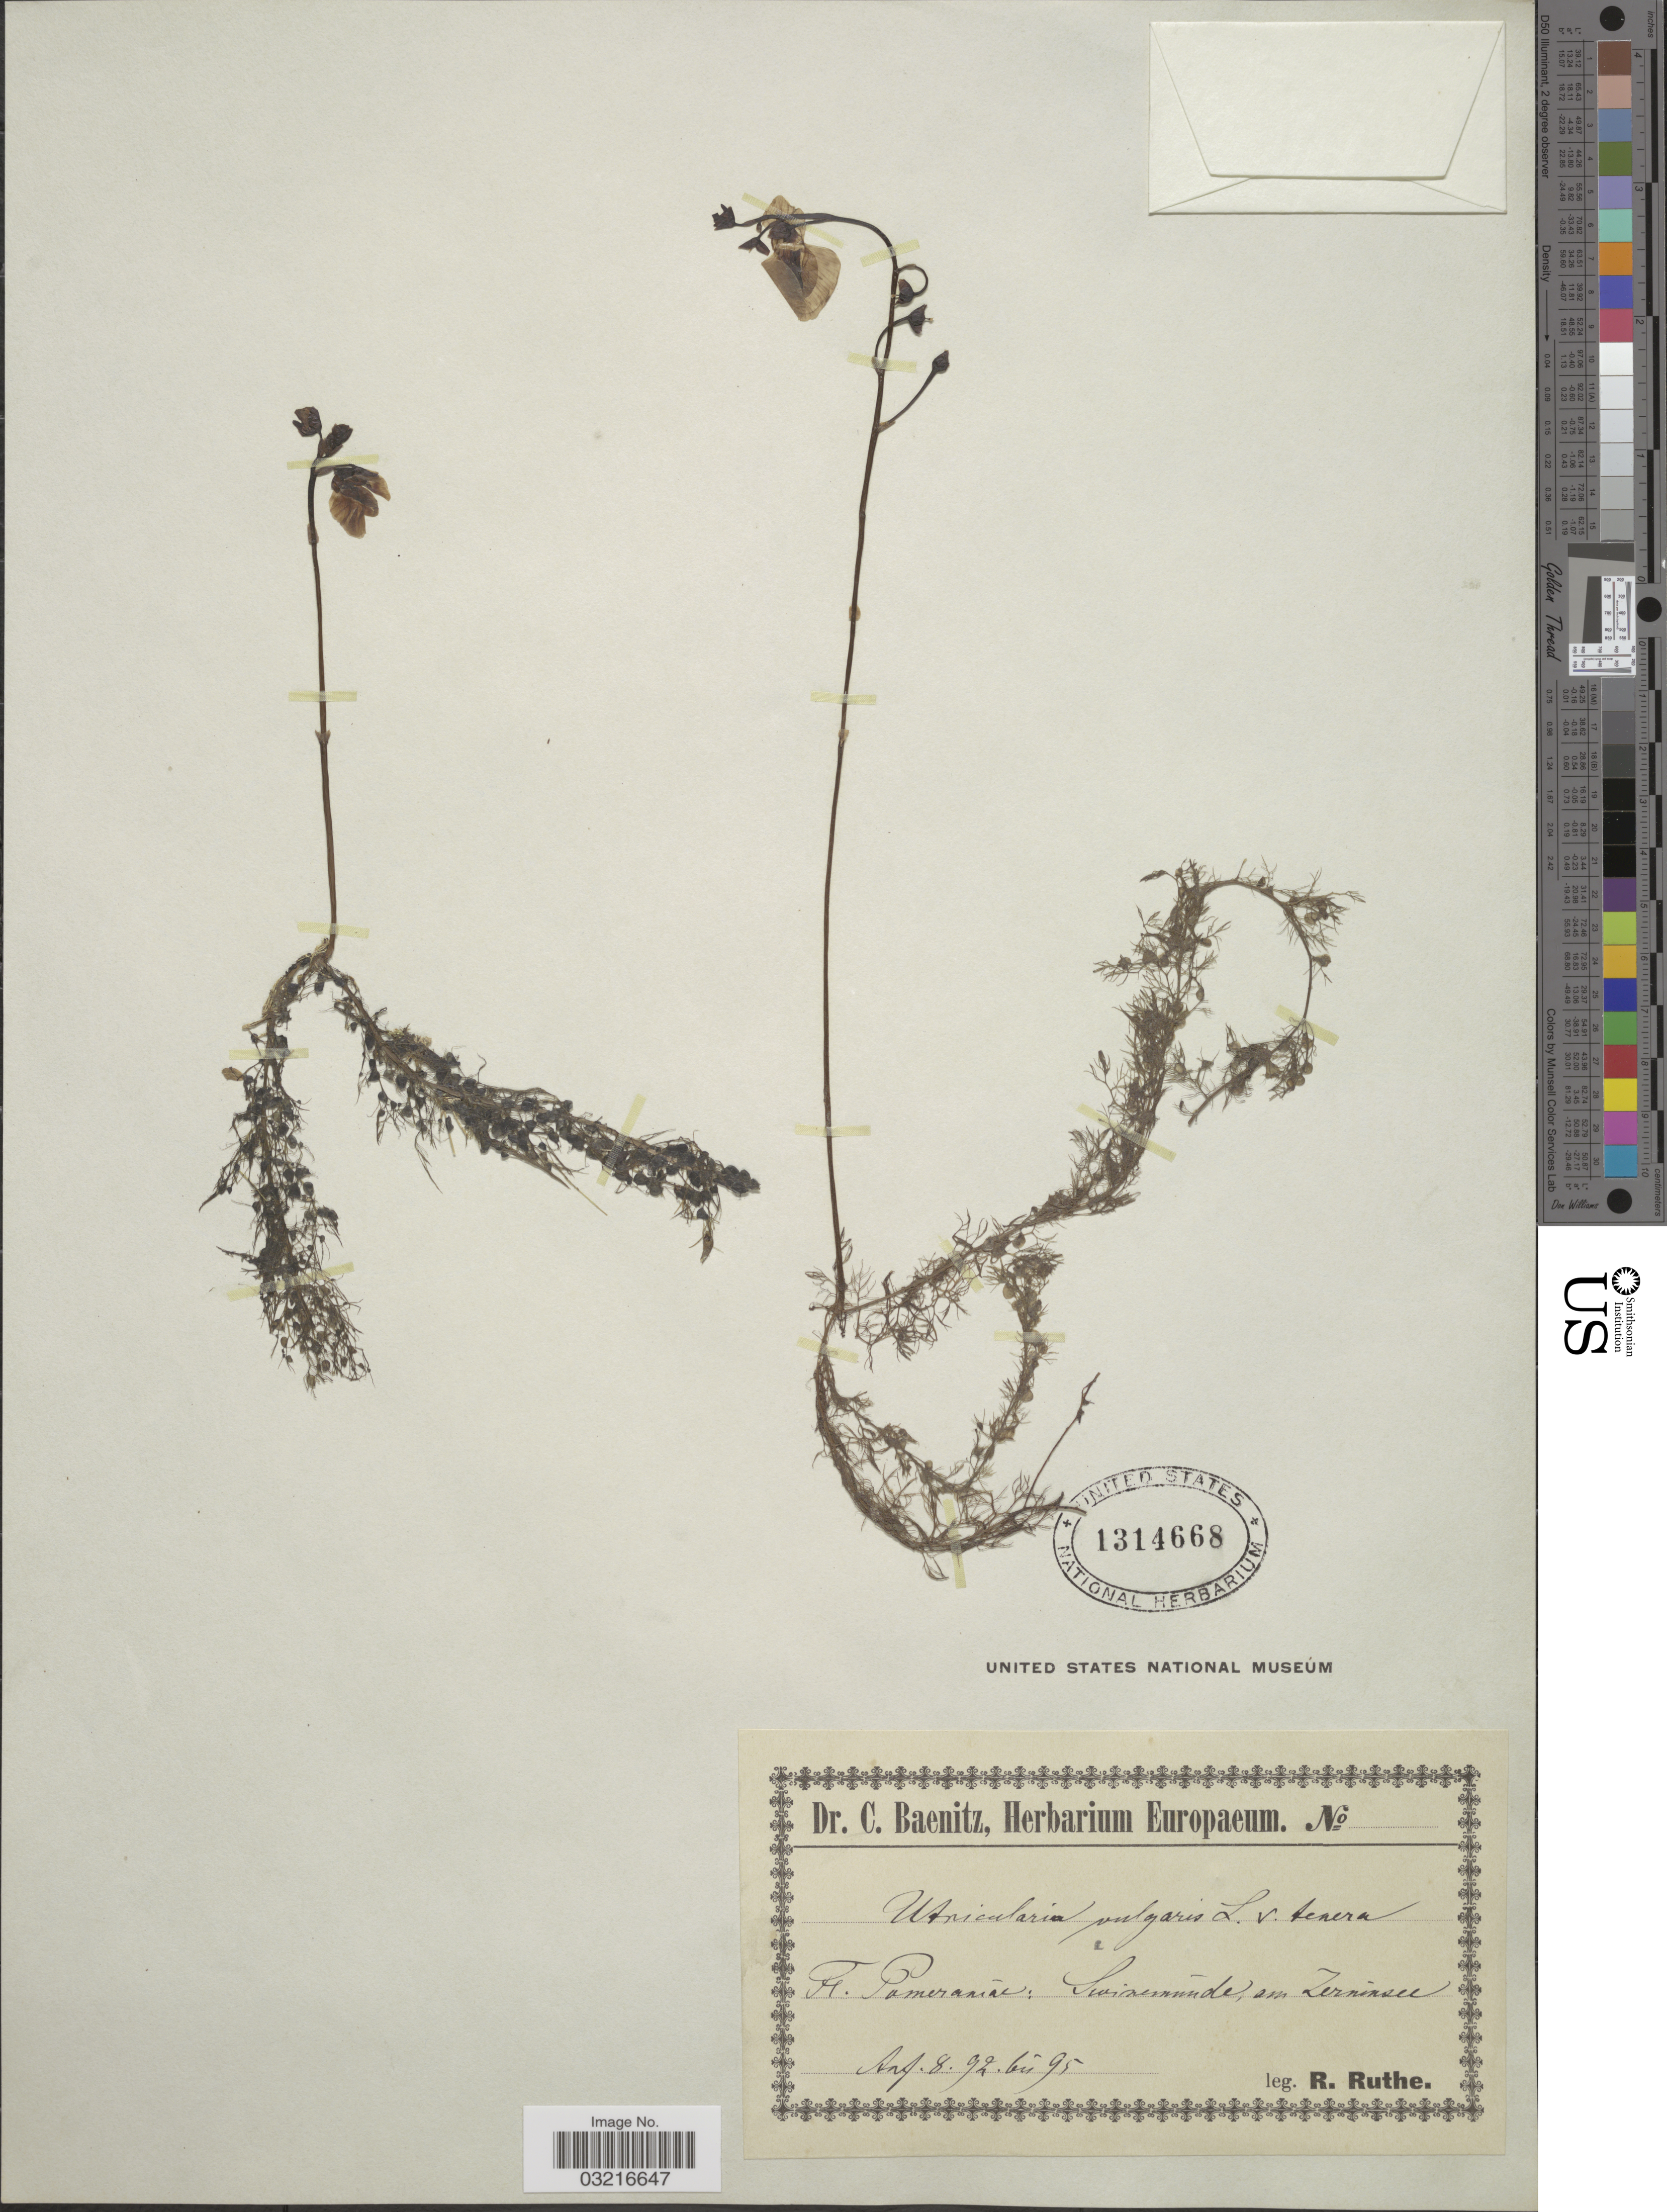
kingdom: Plantae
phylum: Tracheophyta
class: Magnoliopsida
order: Lamiales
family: Lentibulariaceae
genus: Utricularia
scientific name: Utricularia vulgaris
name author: L.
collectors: R. Ruthe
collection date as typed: Transcribed d/m/y: 8/8/92 to 8/8/95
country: Poland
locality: Pomeraniae: Swinemünde, am Zerninsee.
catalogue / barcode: US 1314668